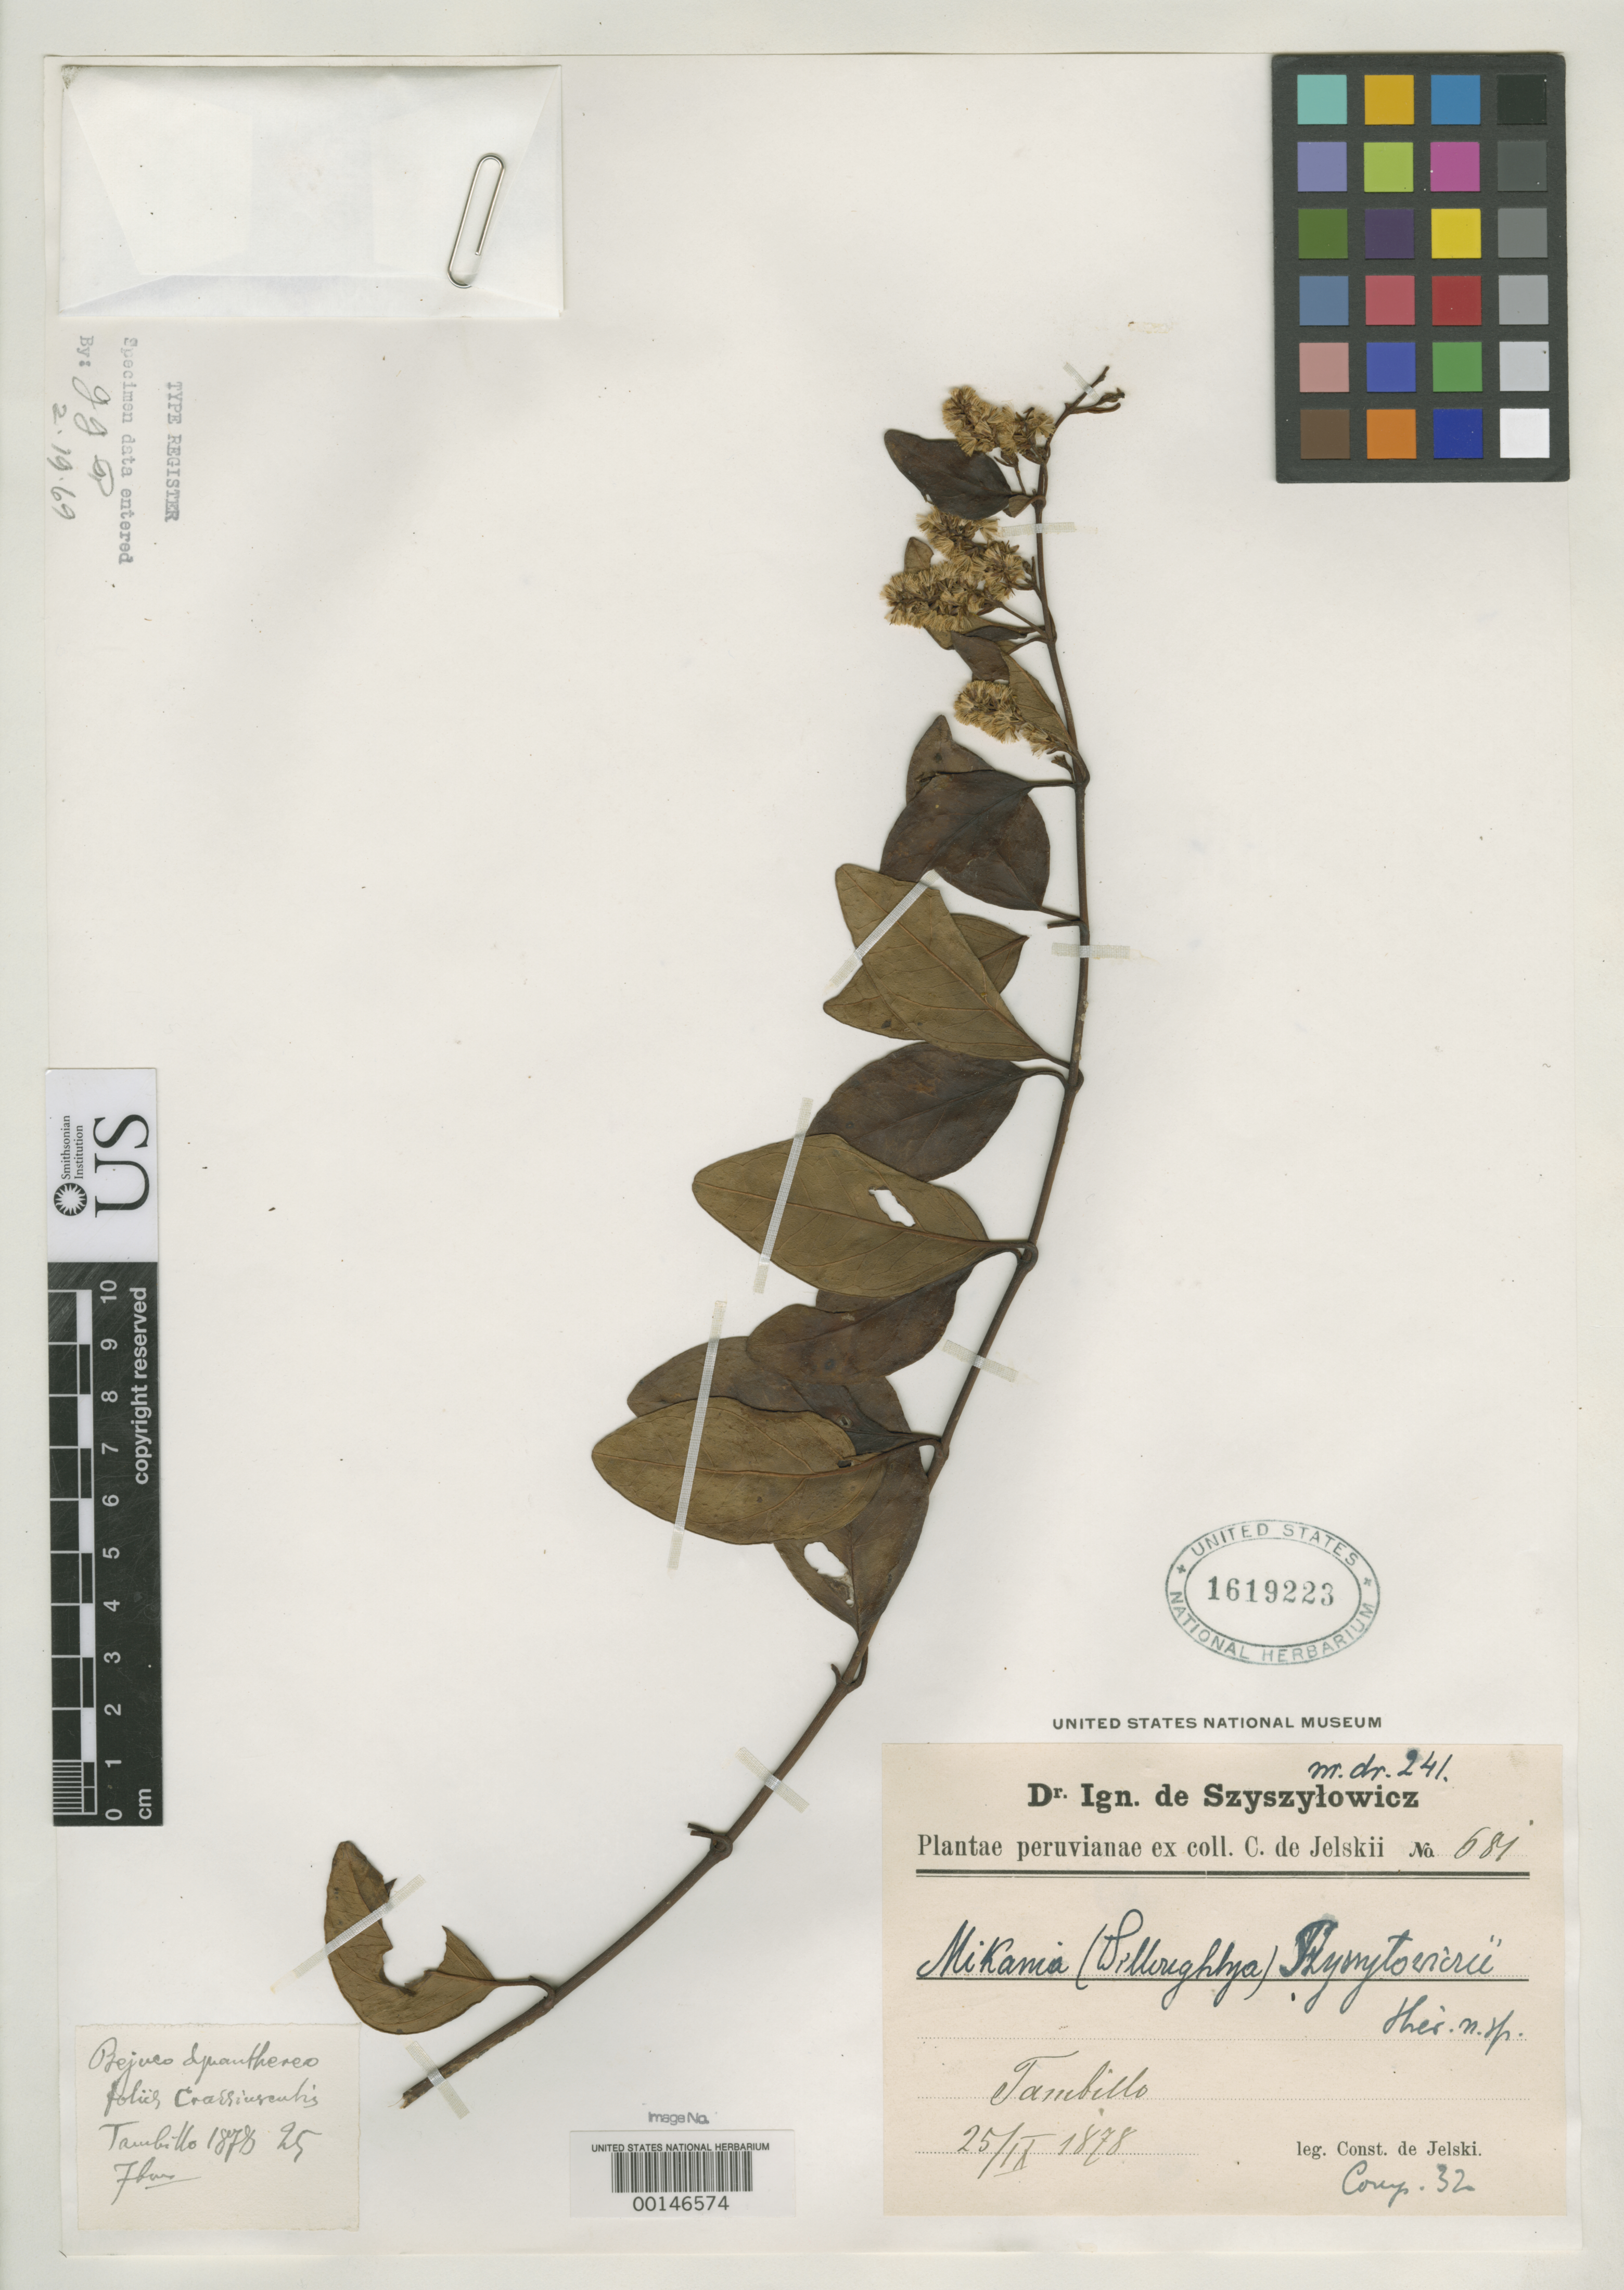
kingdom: Plantae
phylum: Tracheophyta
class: Magnoliopsida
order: Asterales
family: Asteraceae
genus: Mikania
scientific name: Mikania szyszylowiczii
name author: Hieron.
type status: Isotype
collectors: C. von Jelski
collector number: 681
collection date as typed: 25 Sep 1875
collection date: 1875-09-25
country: Peru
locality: Tambillo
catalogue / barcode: US 1619223